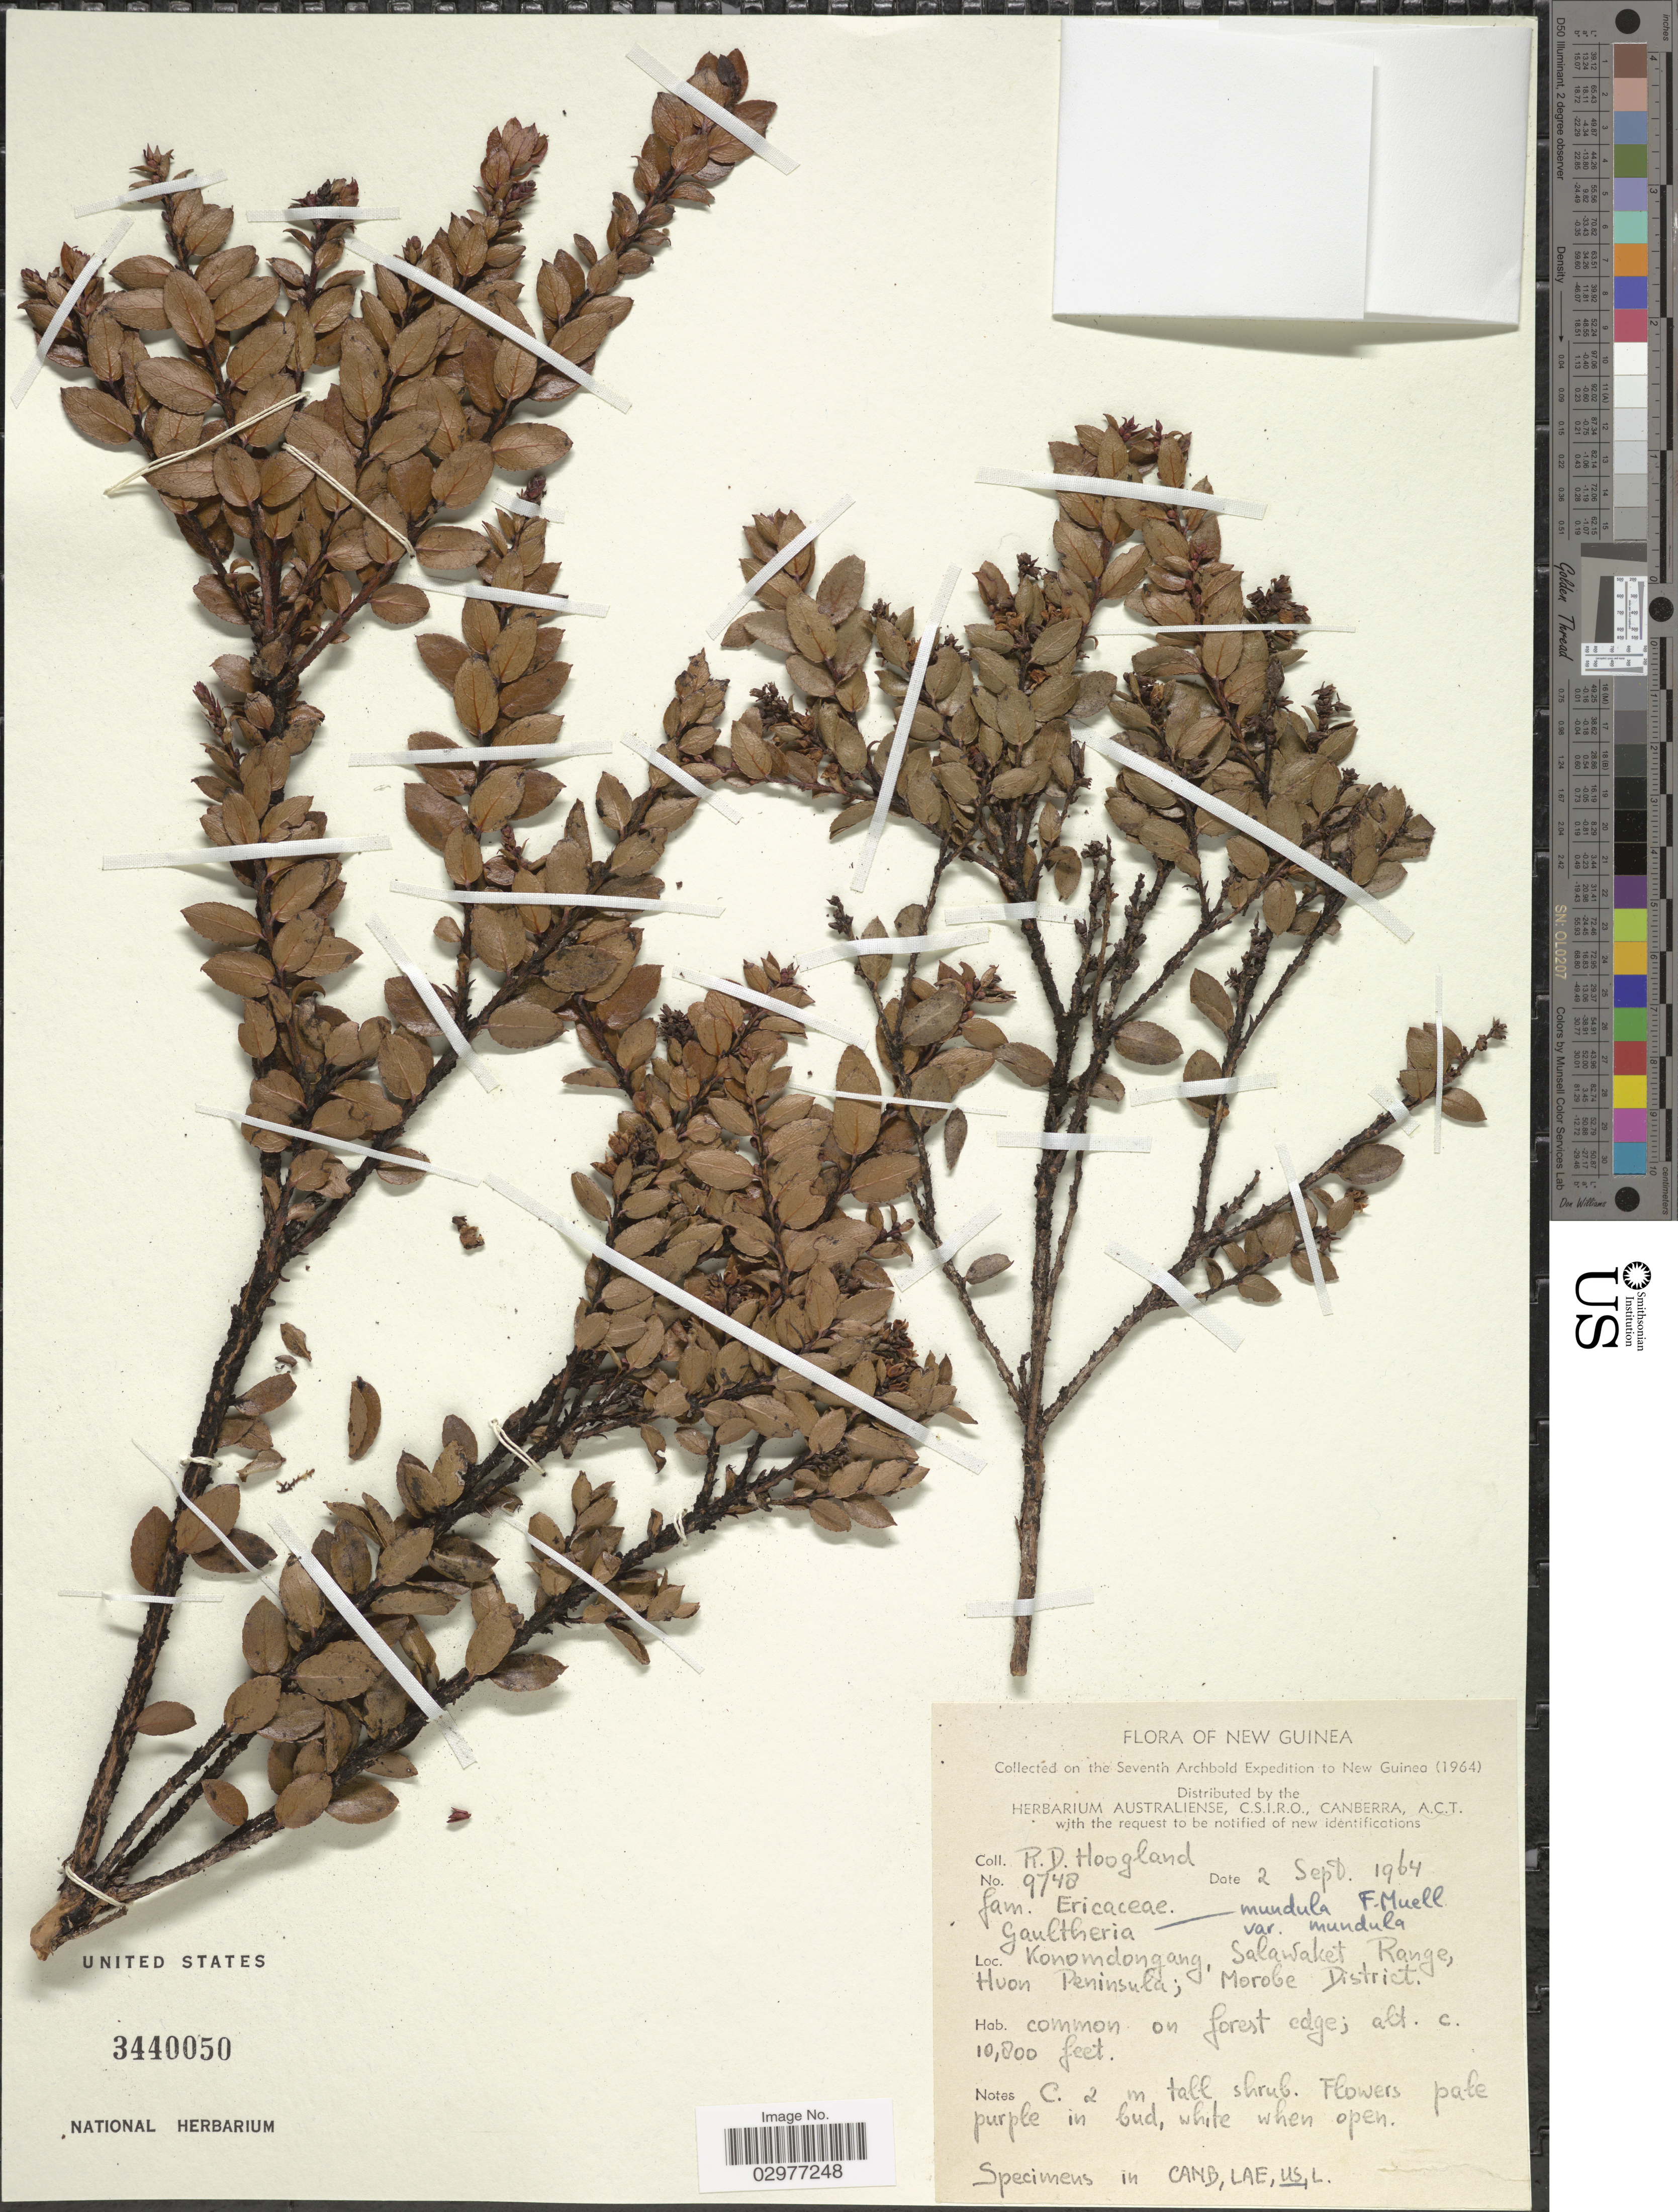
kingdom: Plantae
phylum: Tracheophyta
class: Magnoliopsida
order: Ericales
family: Ericaceae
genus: Gaultheria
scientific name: Gaultheria mundula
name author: F. Muell.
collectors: R. D. Hoogland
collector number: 9748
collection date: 1964-09-02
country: Papua New Guinea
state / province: Morobe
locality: New Guinea. Konomdingang, Salawaket, Huon Peninsula; Morobe District.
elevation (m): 3292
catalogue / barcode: US 3440050